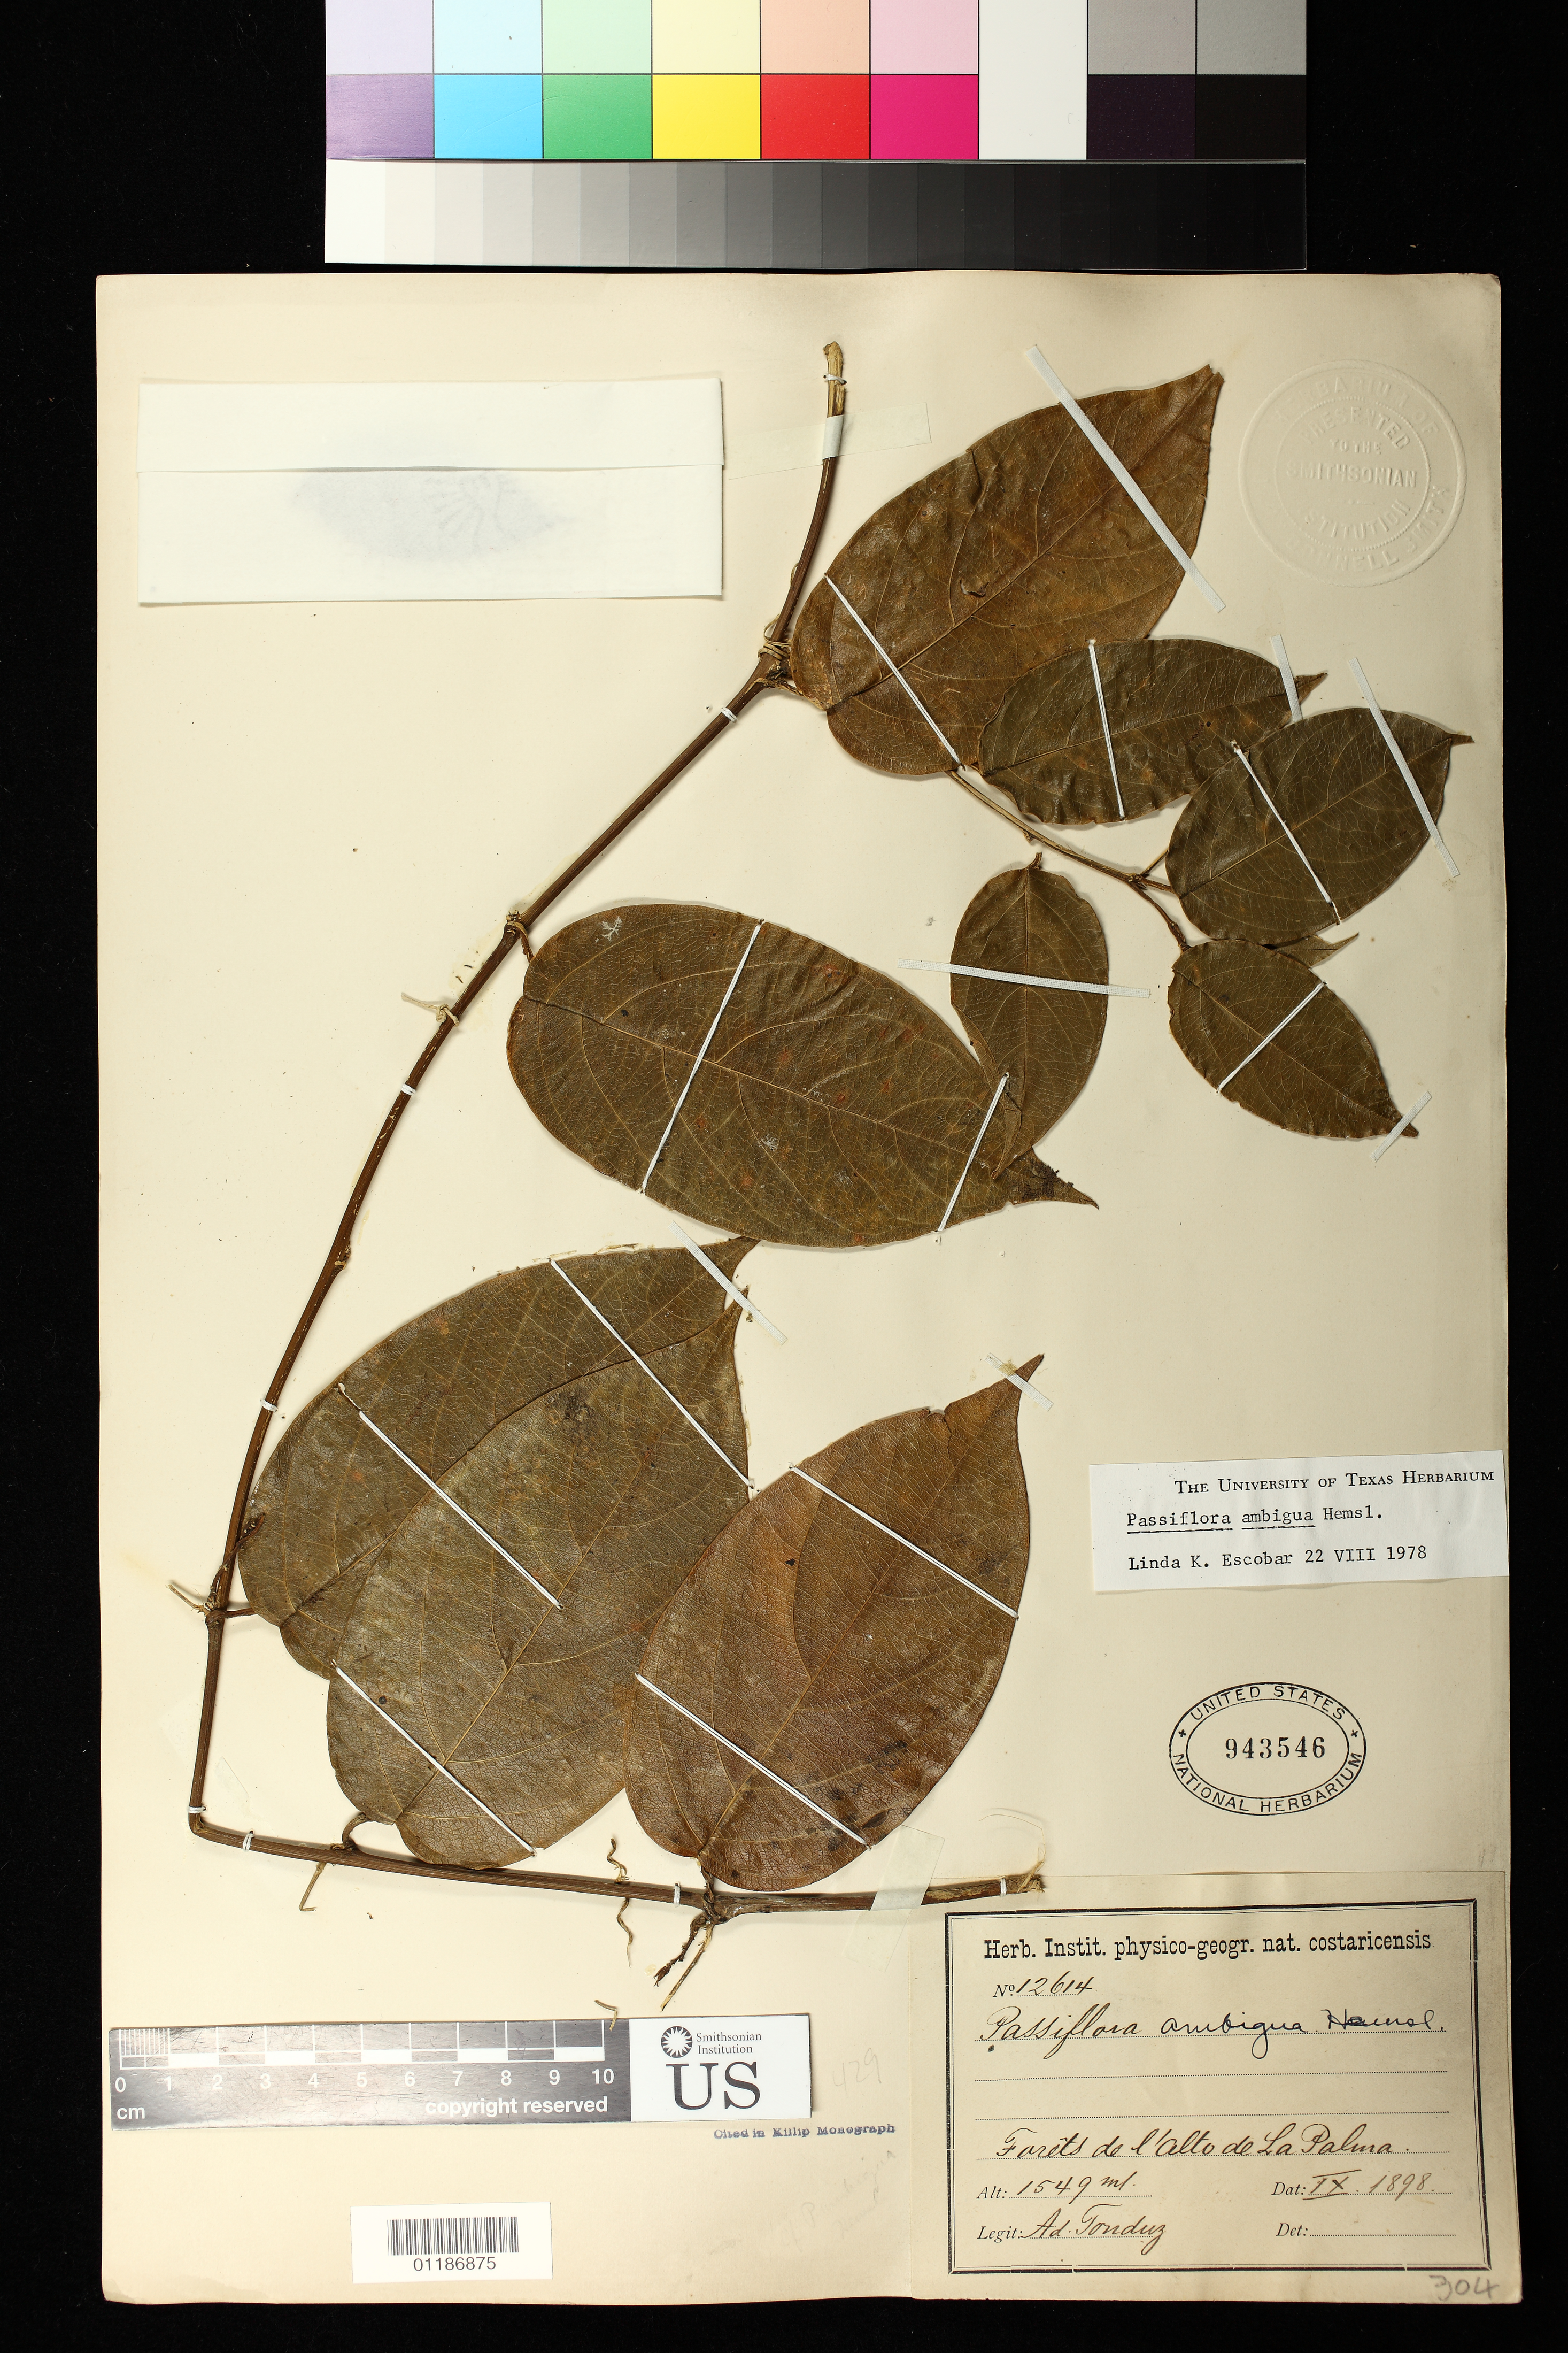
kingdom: Plantae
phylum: Tracheophyta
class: Magnoliopsida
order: Malpighiales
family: Passifloraceae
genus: Passiflora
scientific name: Passiflora ambigua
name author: Hemsl.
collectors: A. Tonduz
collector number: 12614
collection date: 1898-09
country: Costa Rica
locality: Forets del l'alto de La Palma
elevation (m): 1549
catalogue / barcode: US 943546